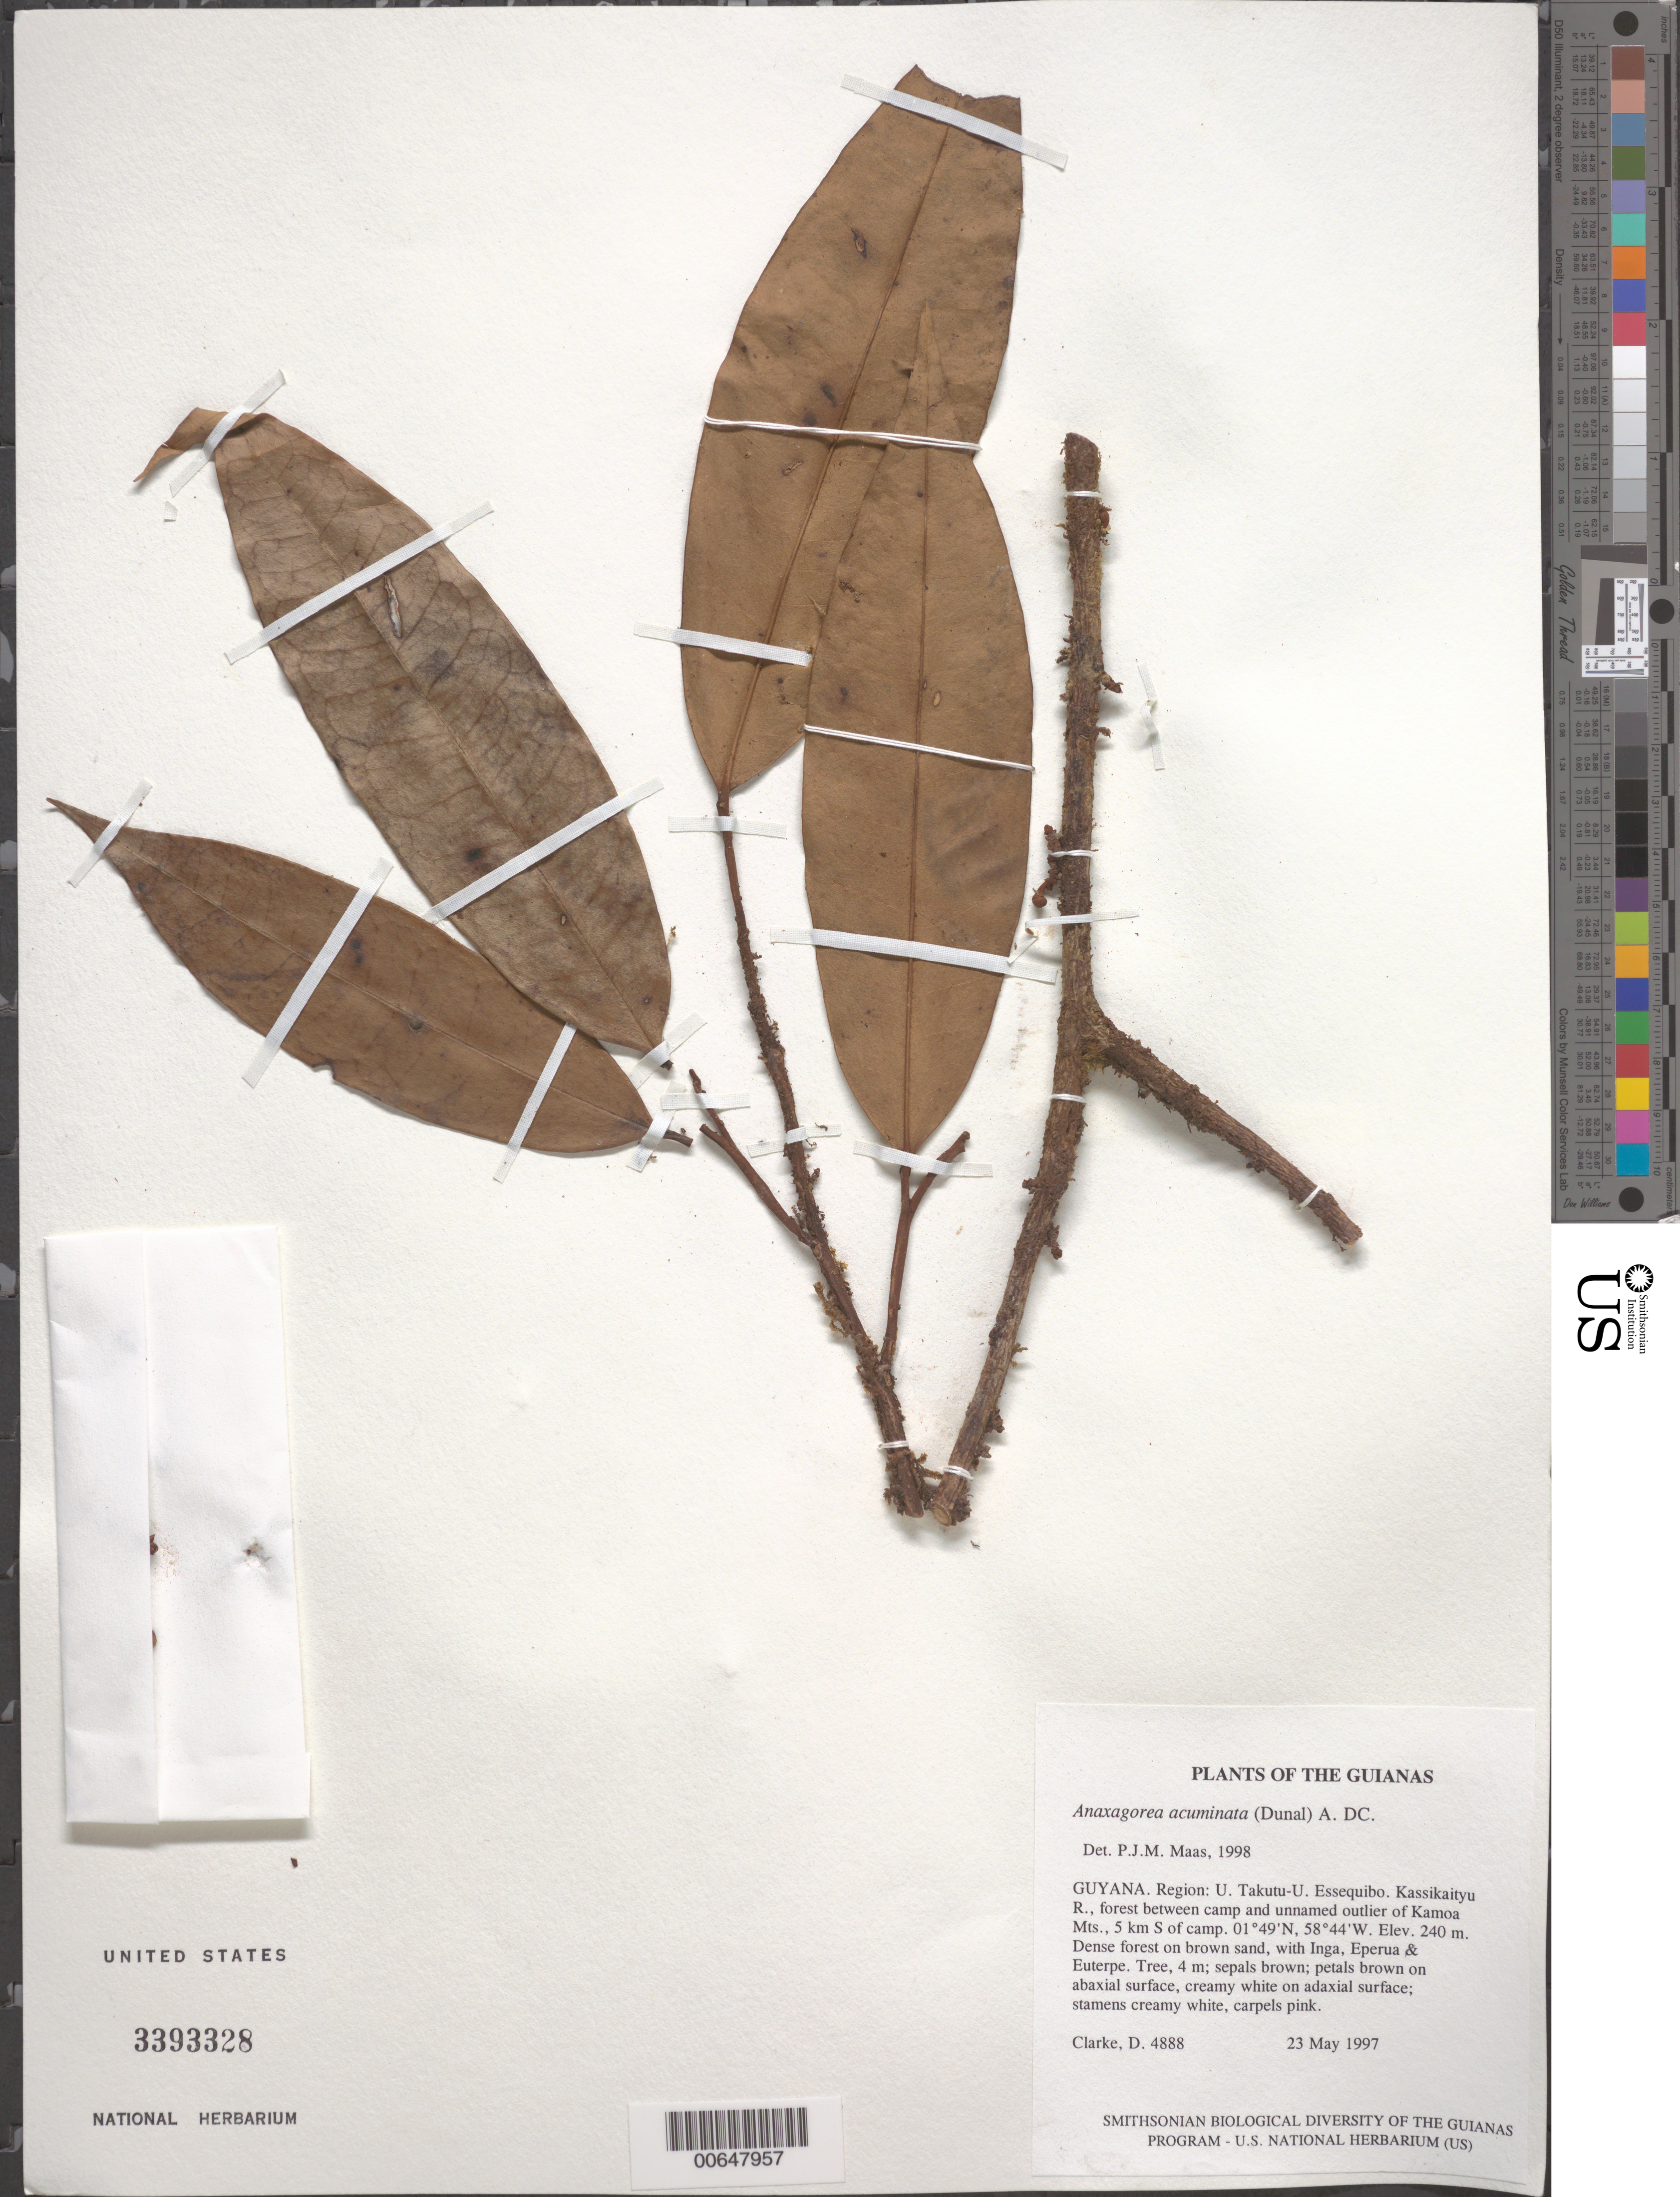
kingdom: Plantae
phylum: Tracheophyta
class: Magnoliopsida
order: Magnoliales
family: Annonaceae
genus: Anaxagorea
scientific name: Anaxagorea acuminata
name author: (Dunal) A. DC.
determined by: Maas, Paul J. M.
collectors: H. D. Clarke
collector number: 4888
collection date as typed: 23 May 1997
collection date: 1997-05-23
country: Guyana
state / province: U. Takutu-U. Essequibo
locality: Kassikaityu R., forest between camp and unnamed outlier of Kamoa Mts., 5 km S of camp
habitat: Dense forest on brown sand, with Inga, Eperua & Euterpe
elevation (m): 240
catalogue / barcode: US 3393328